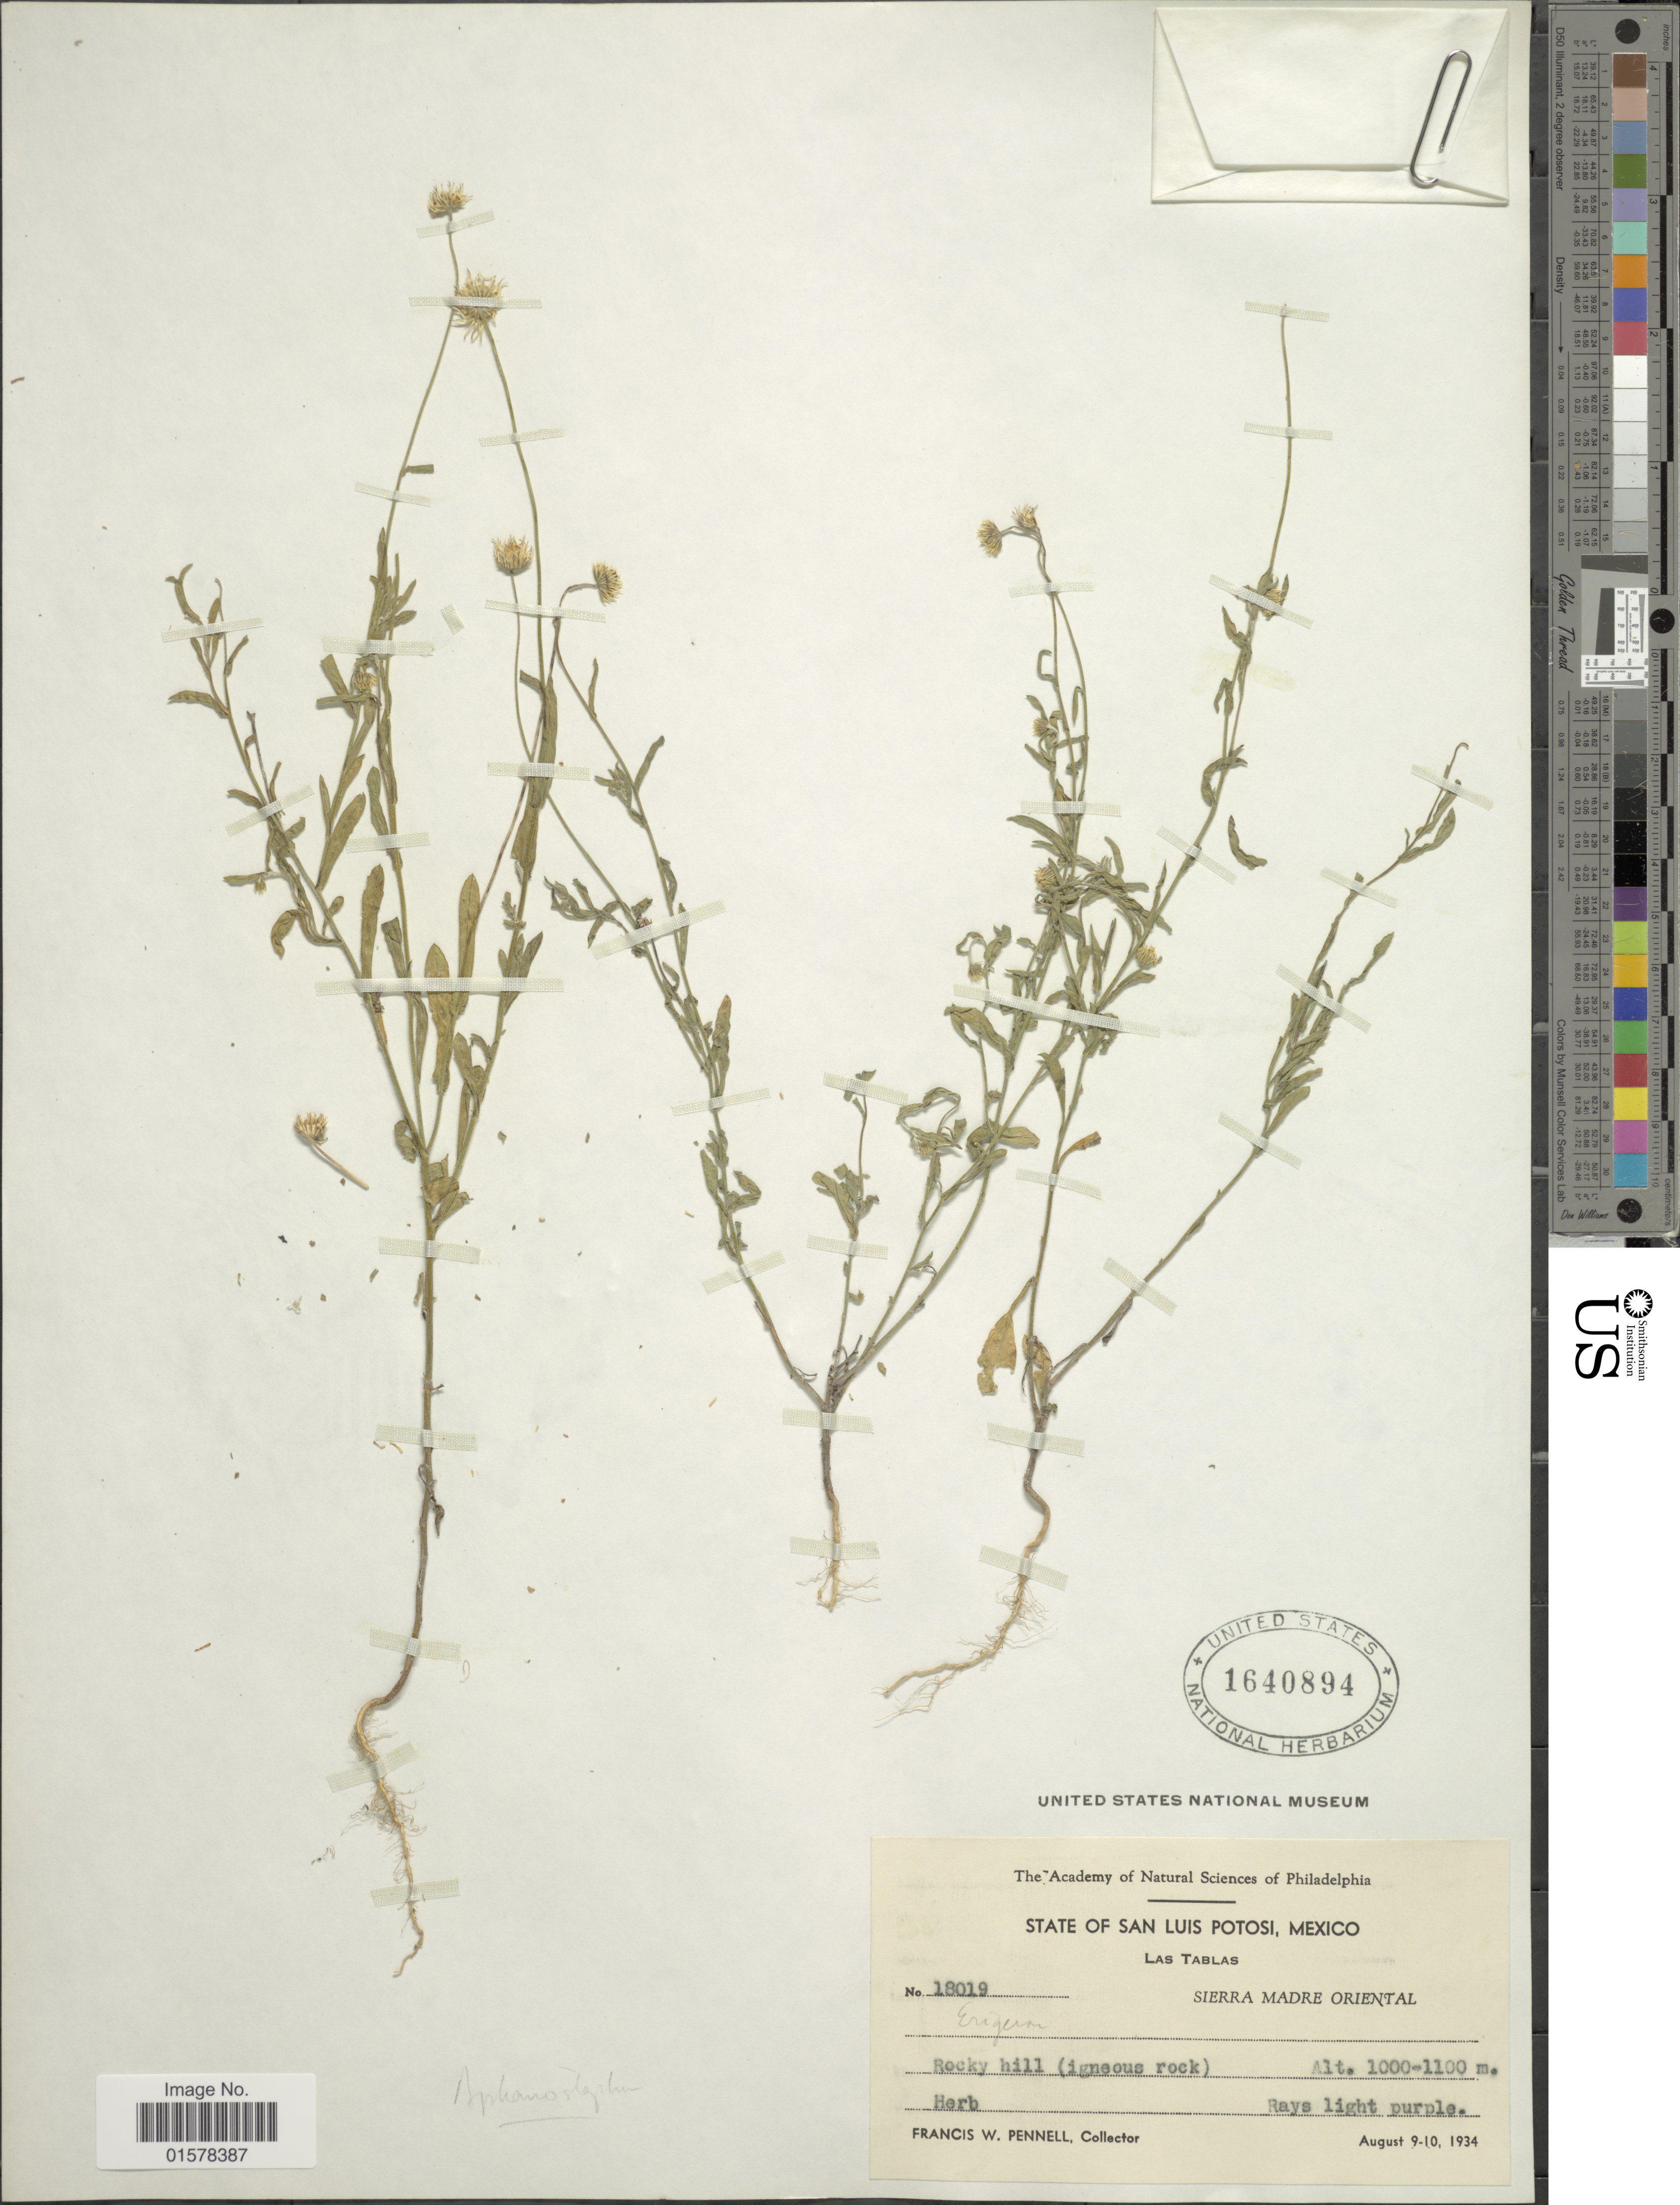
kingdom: Plantae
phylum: Tracheophyta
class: Magnoliopsida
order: Asterales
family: Asteraceae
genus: Aphanostephus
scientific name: Aphanostephus sp.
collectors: F. W. Pennell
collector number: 18019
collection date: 1934-08-09/1934-08-10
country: Mexico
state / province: San Luis Potosí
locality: State of San Luis Potosí, Mexico. Las Tablas. Sierra Madre Oriental.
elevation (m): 1000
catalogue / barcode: US 1640894